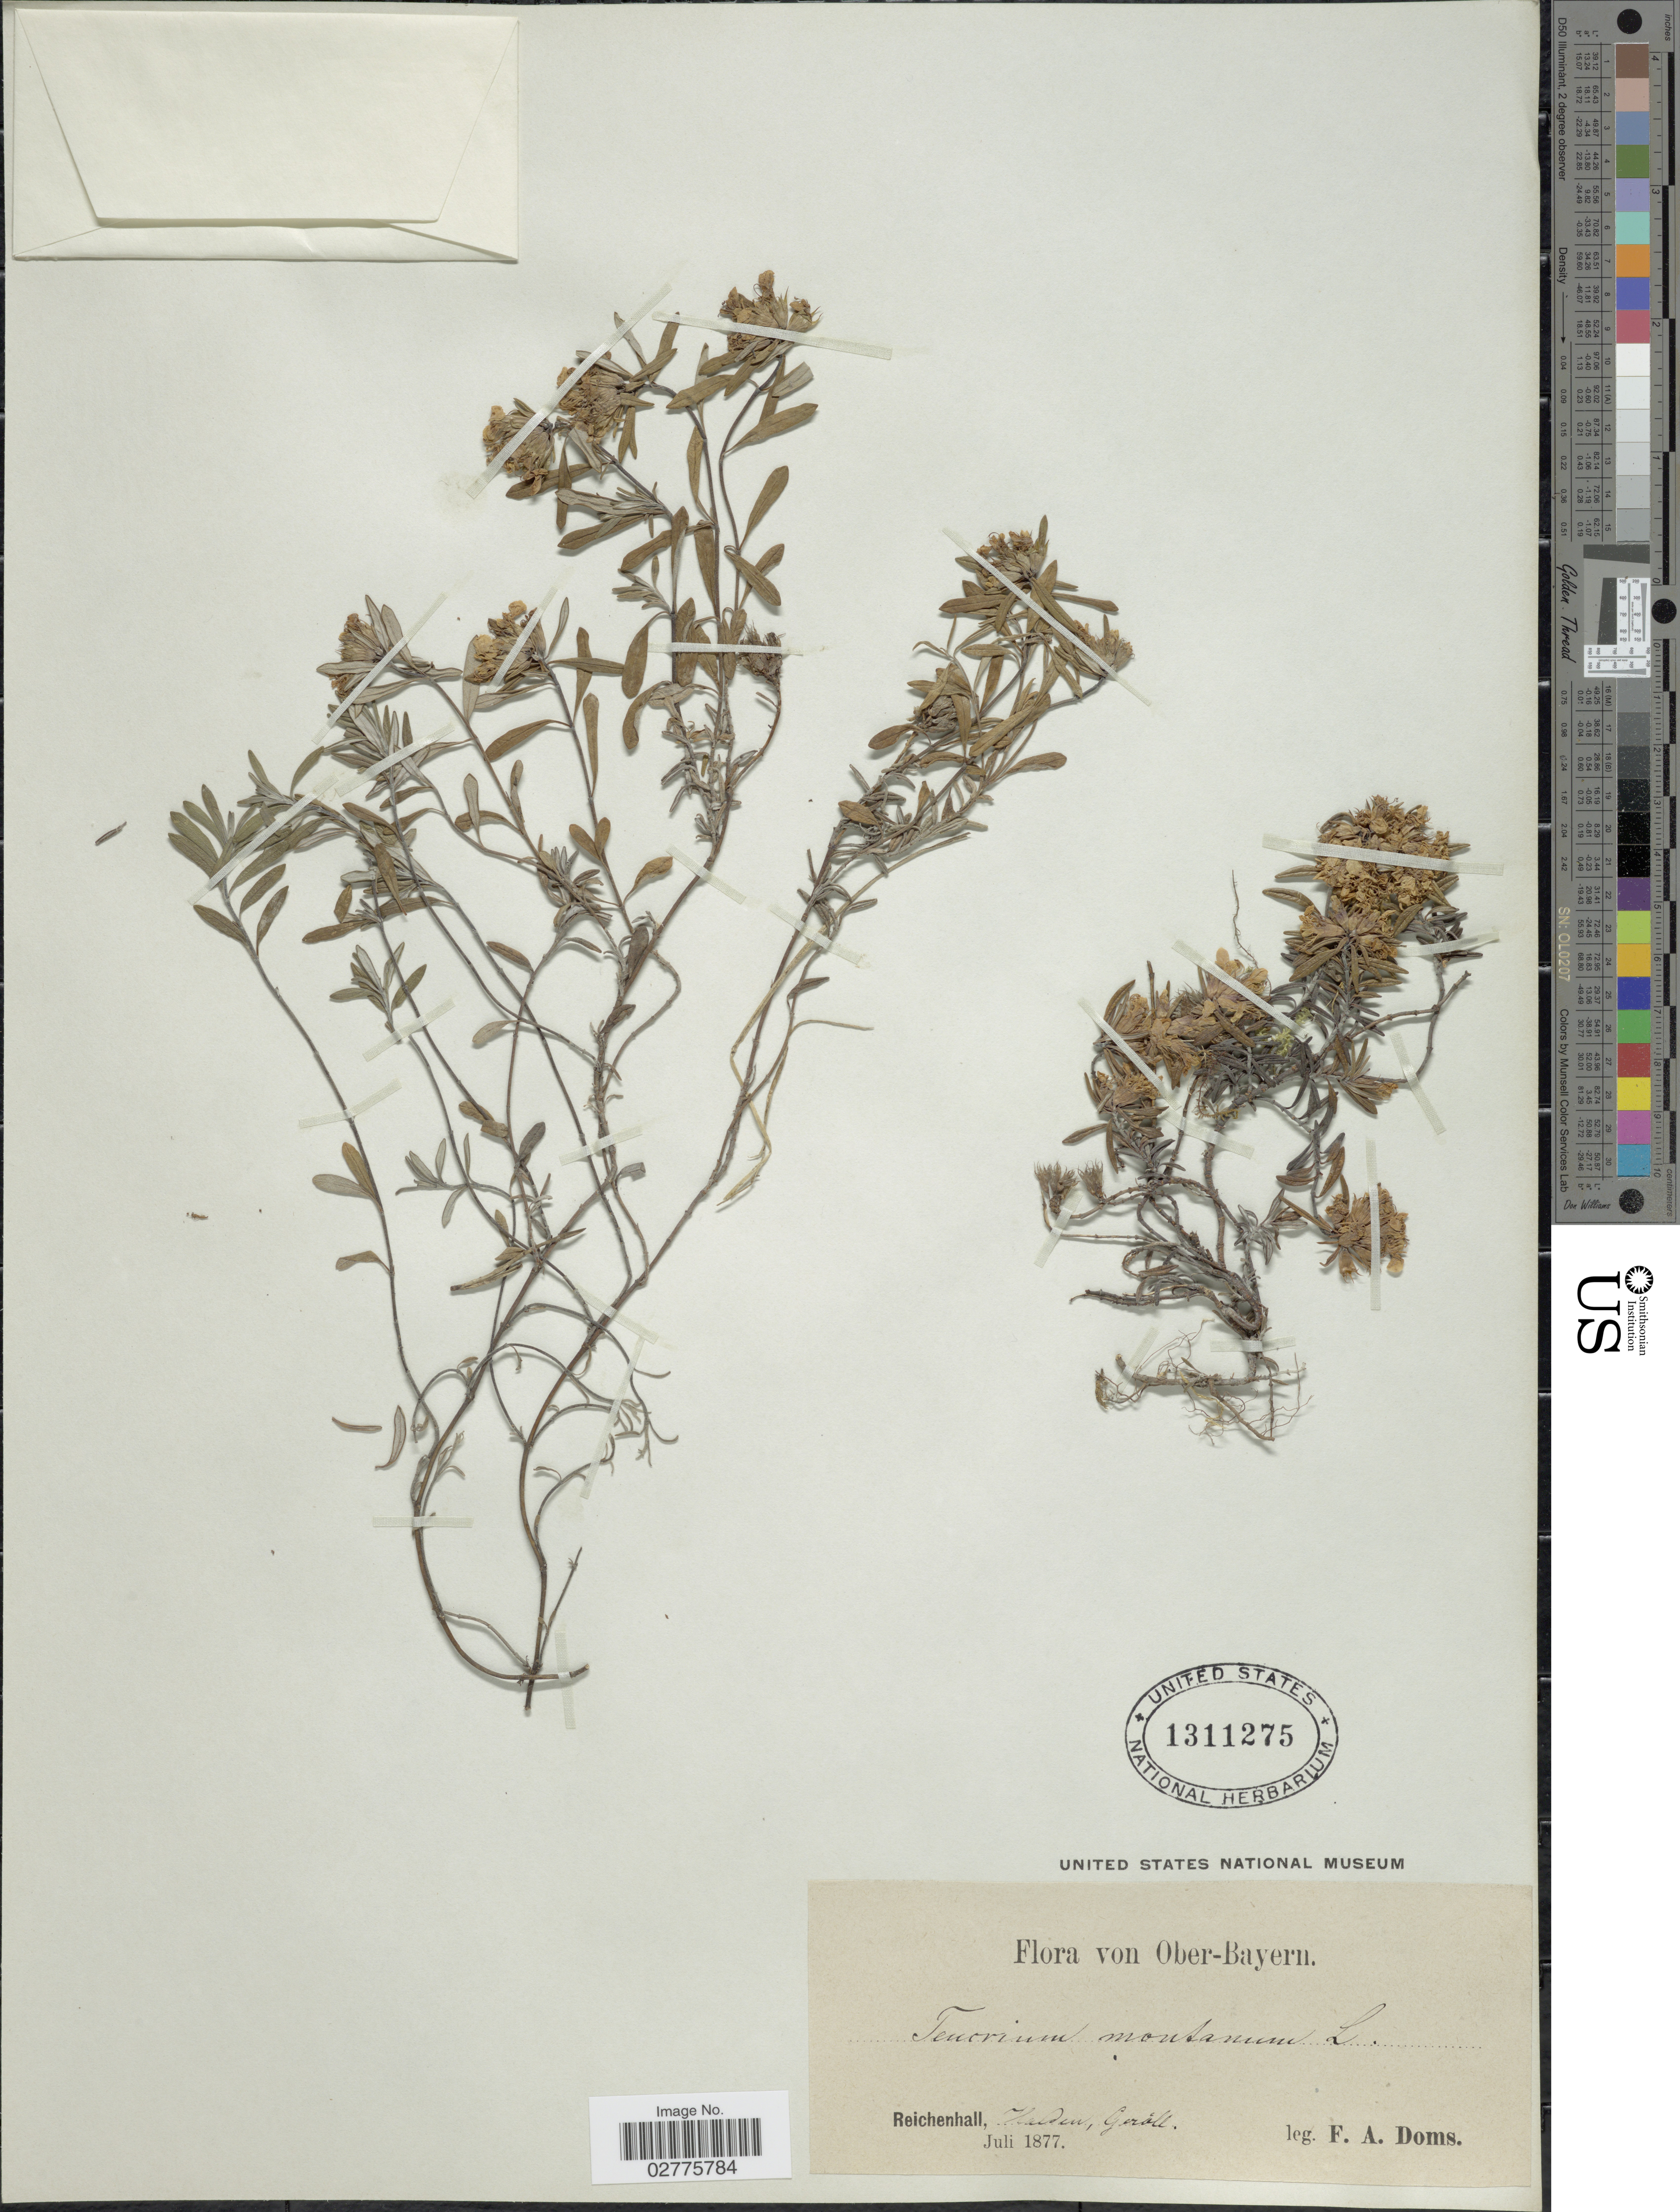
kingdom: Plantae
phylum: Tracheophyta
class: Magnoliopsida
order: Lamiales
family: Lamiaceae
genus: Teucrium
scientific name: Teucrium montanum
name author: L.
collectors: F. Doms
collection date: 1877-07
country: Germany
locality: Ober-Bayern. Reichenhall, Halden, Geroll.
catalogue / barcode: US 1311275